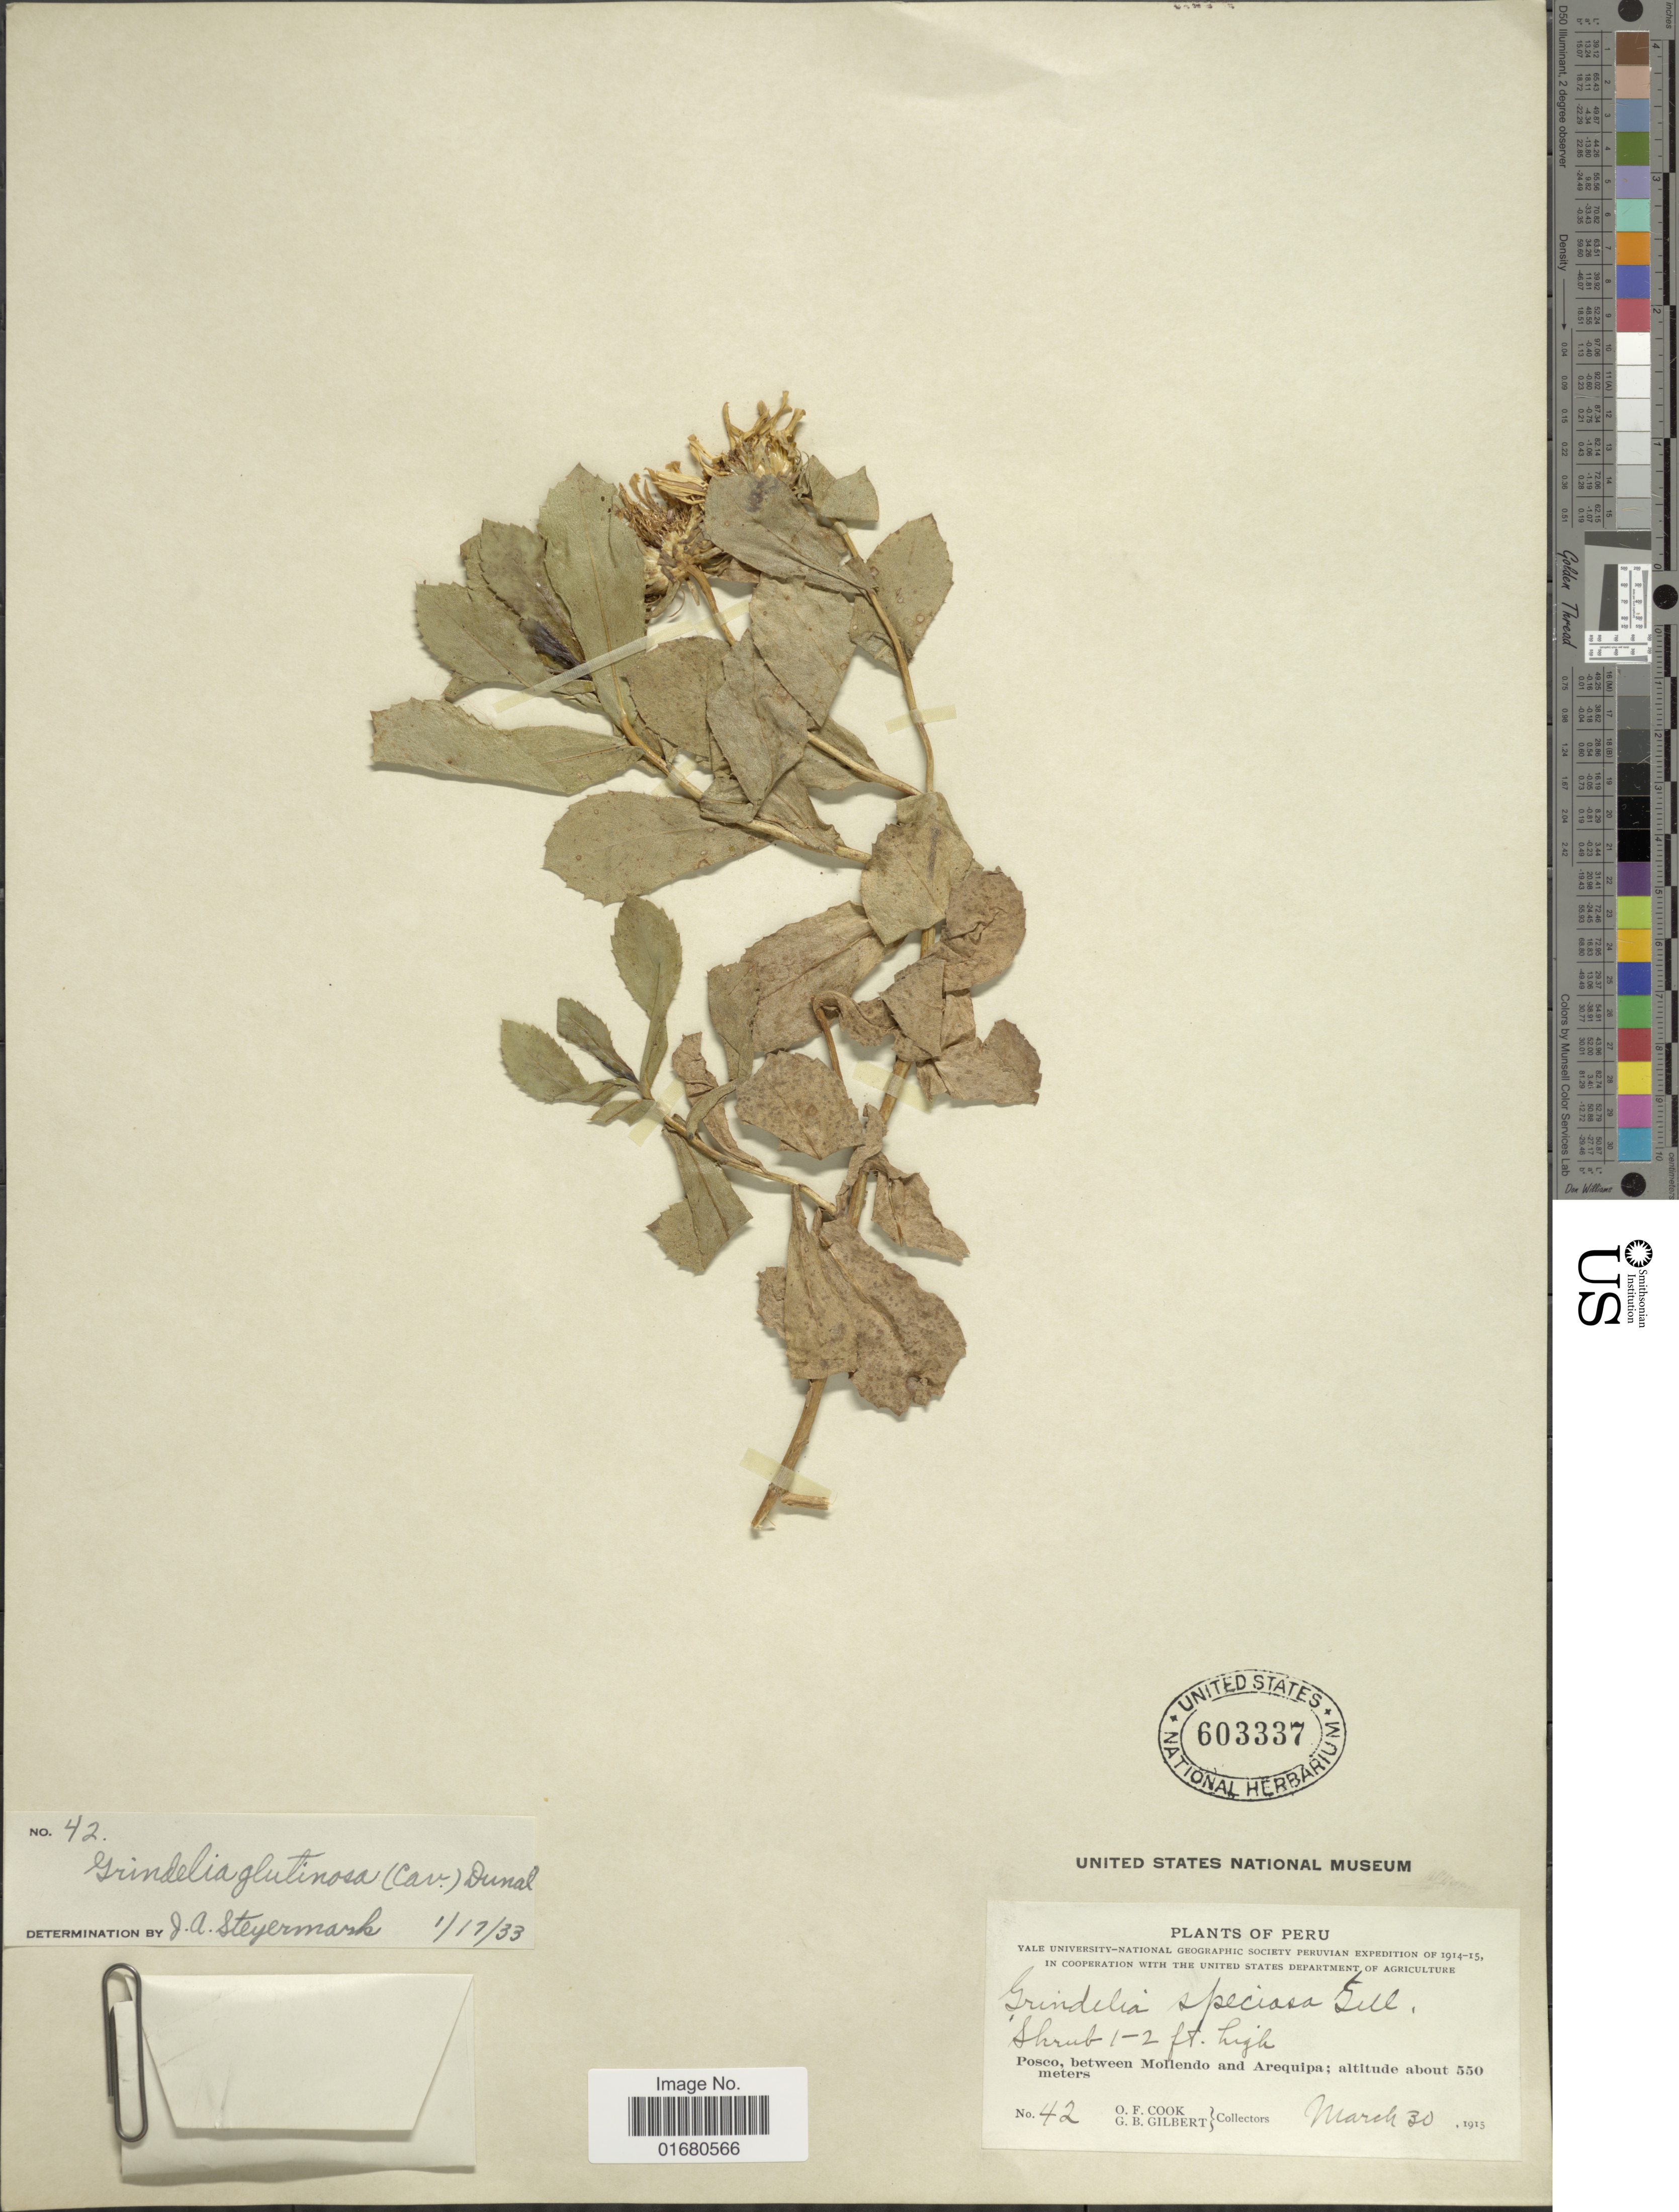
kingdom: Plantae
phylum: Tracheophyta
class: Magnoliopsida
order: Asterales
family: Asteraceae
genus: Grindelia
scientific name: Grindelia glutinosa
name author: (Cav.) Dunal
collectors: O. F. Cook & G. B. Gilbert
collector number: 42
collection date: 1915-03-30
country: Peru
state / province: Arequipa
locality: Posco, between Mollendo and Arequipa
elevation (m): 550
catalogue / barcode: US 603337